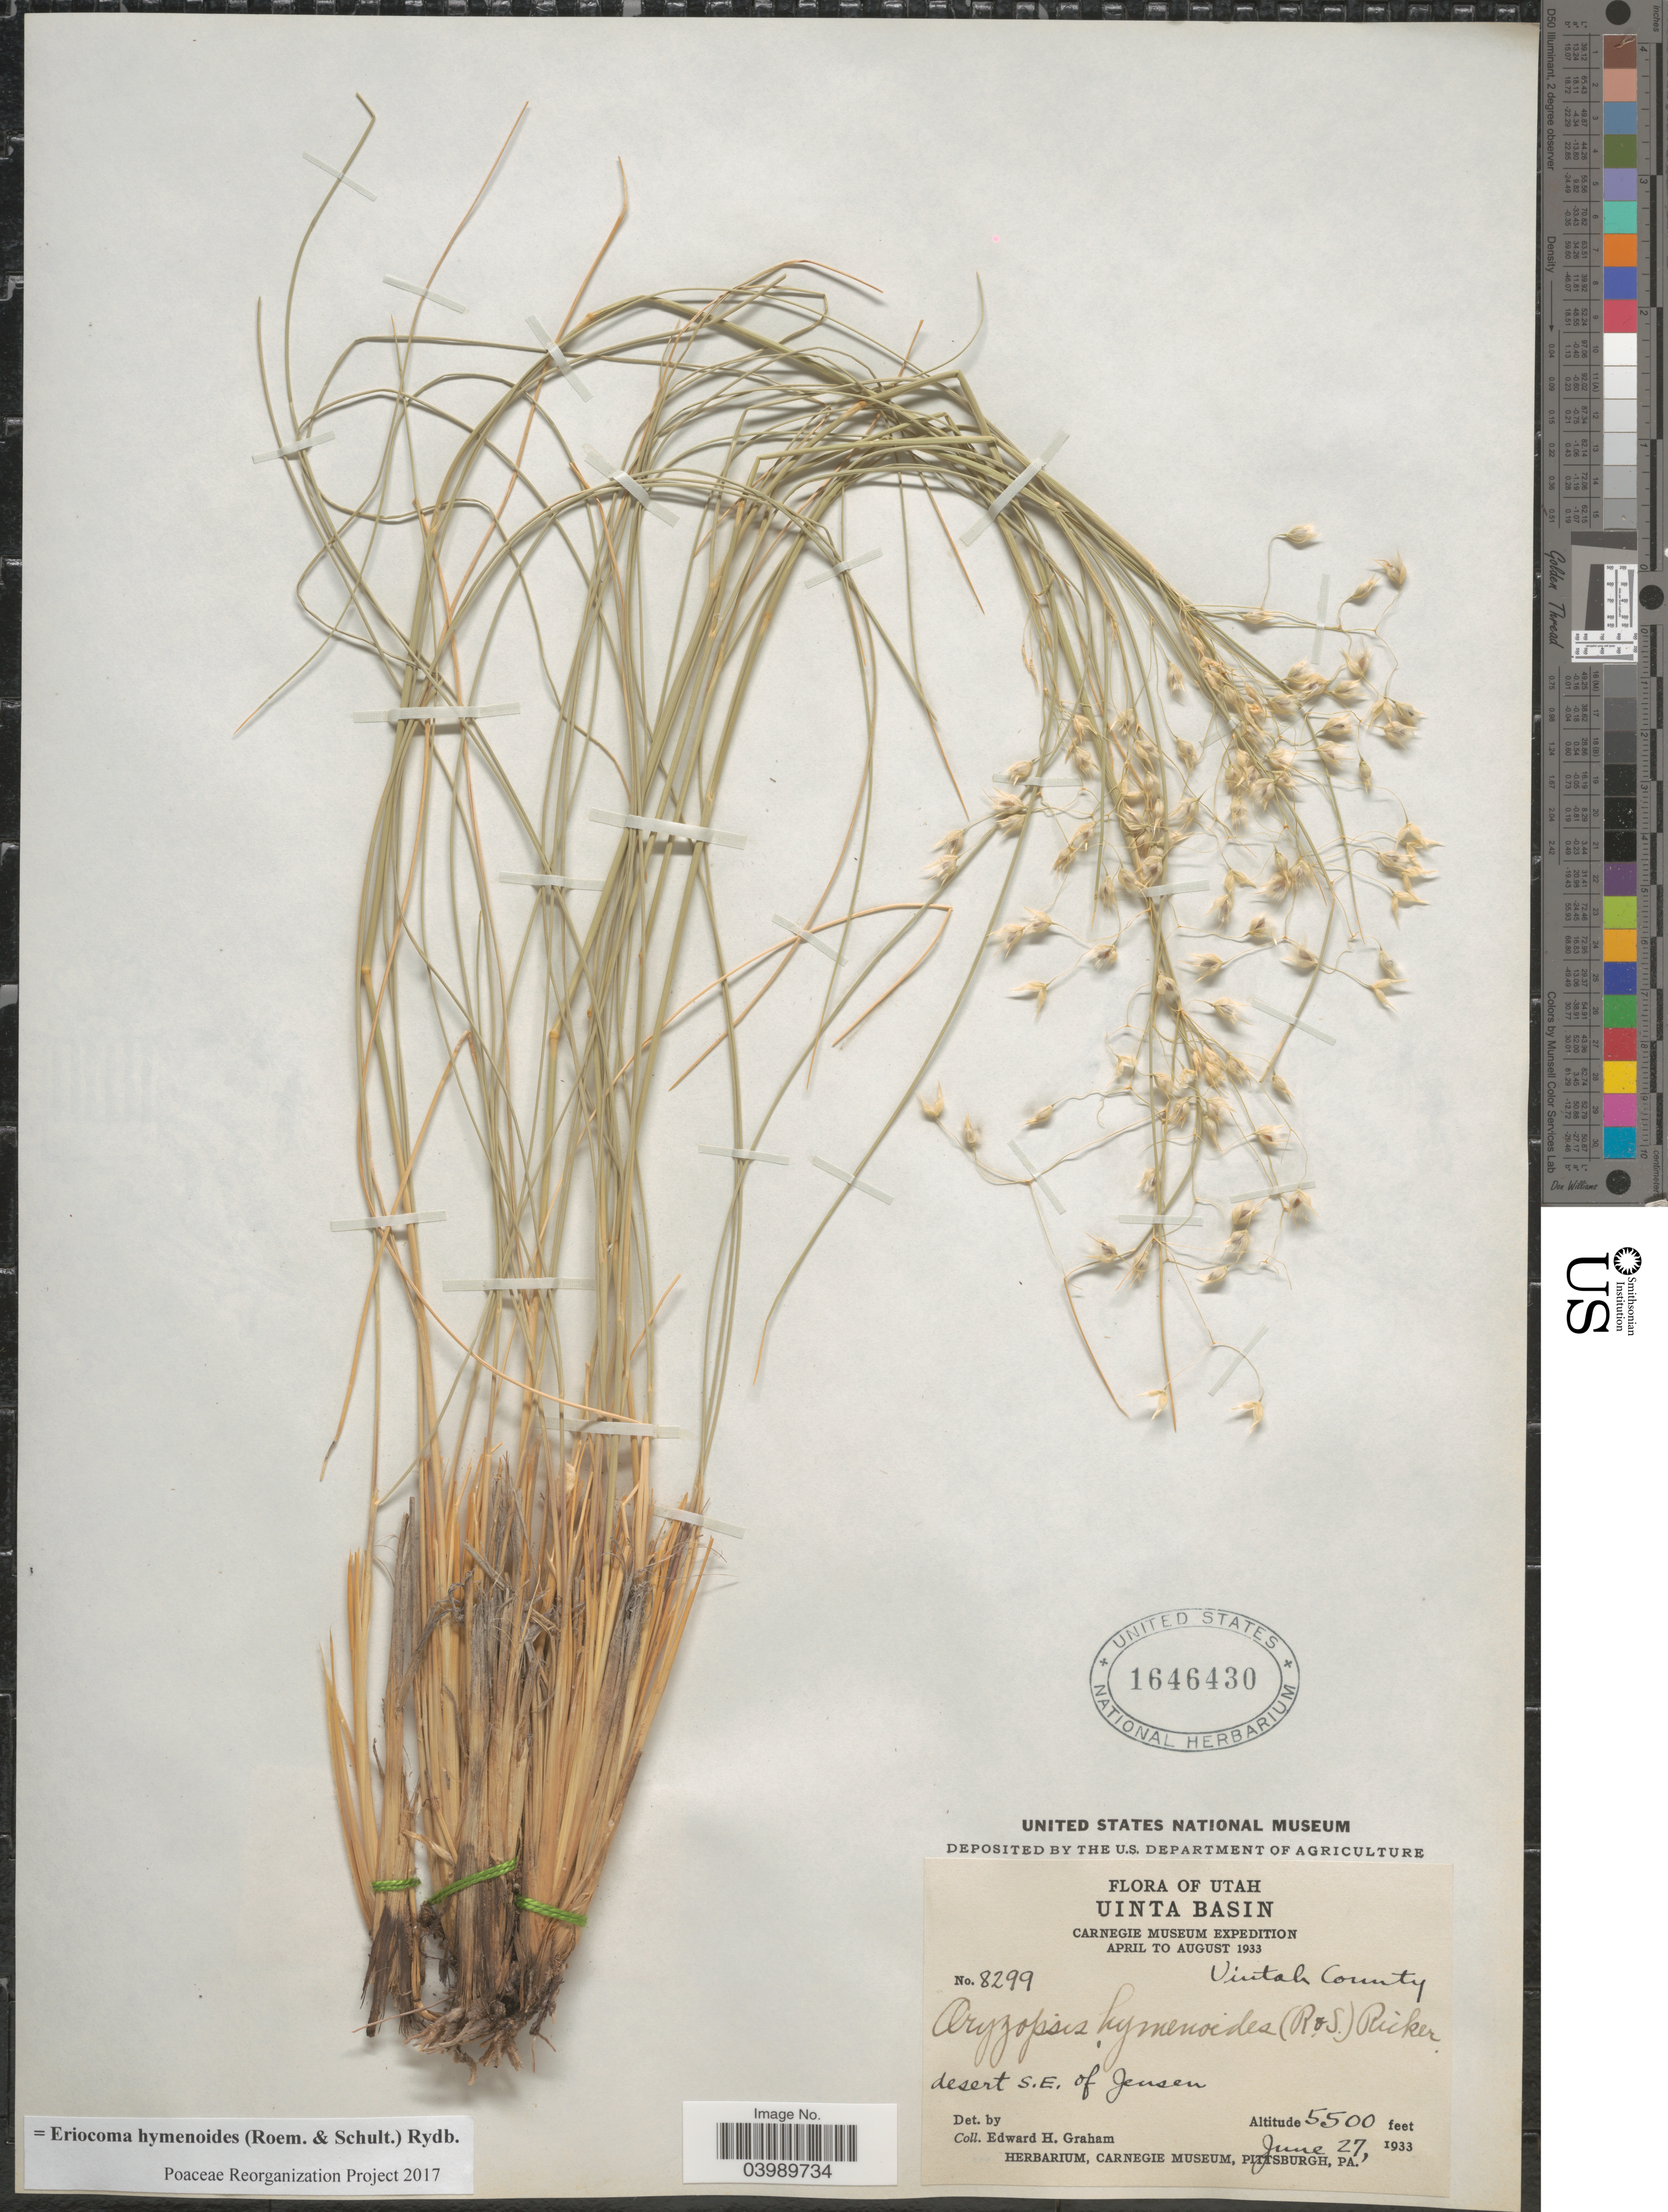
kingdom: Plantae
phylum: Tracheophyta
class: Liliopsida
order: Poales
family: Poaceae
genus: Eriocoma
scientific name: Eriocoma hymenoides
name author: (Roem. & Schult.) Rydb.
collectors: E. H. Graham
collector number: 8299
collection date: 1933-06-27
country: United States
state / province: Utah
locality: Uinta Basin. Uintah County. Desert S.E. of Jensen.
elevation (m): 1676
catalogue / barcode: US 1646430